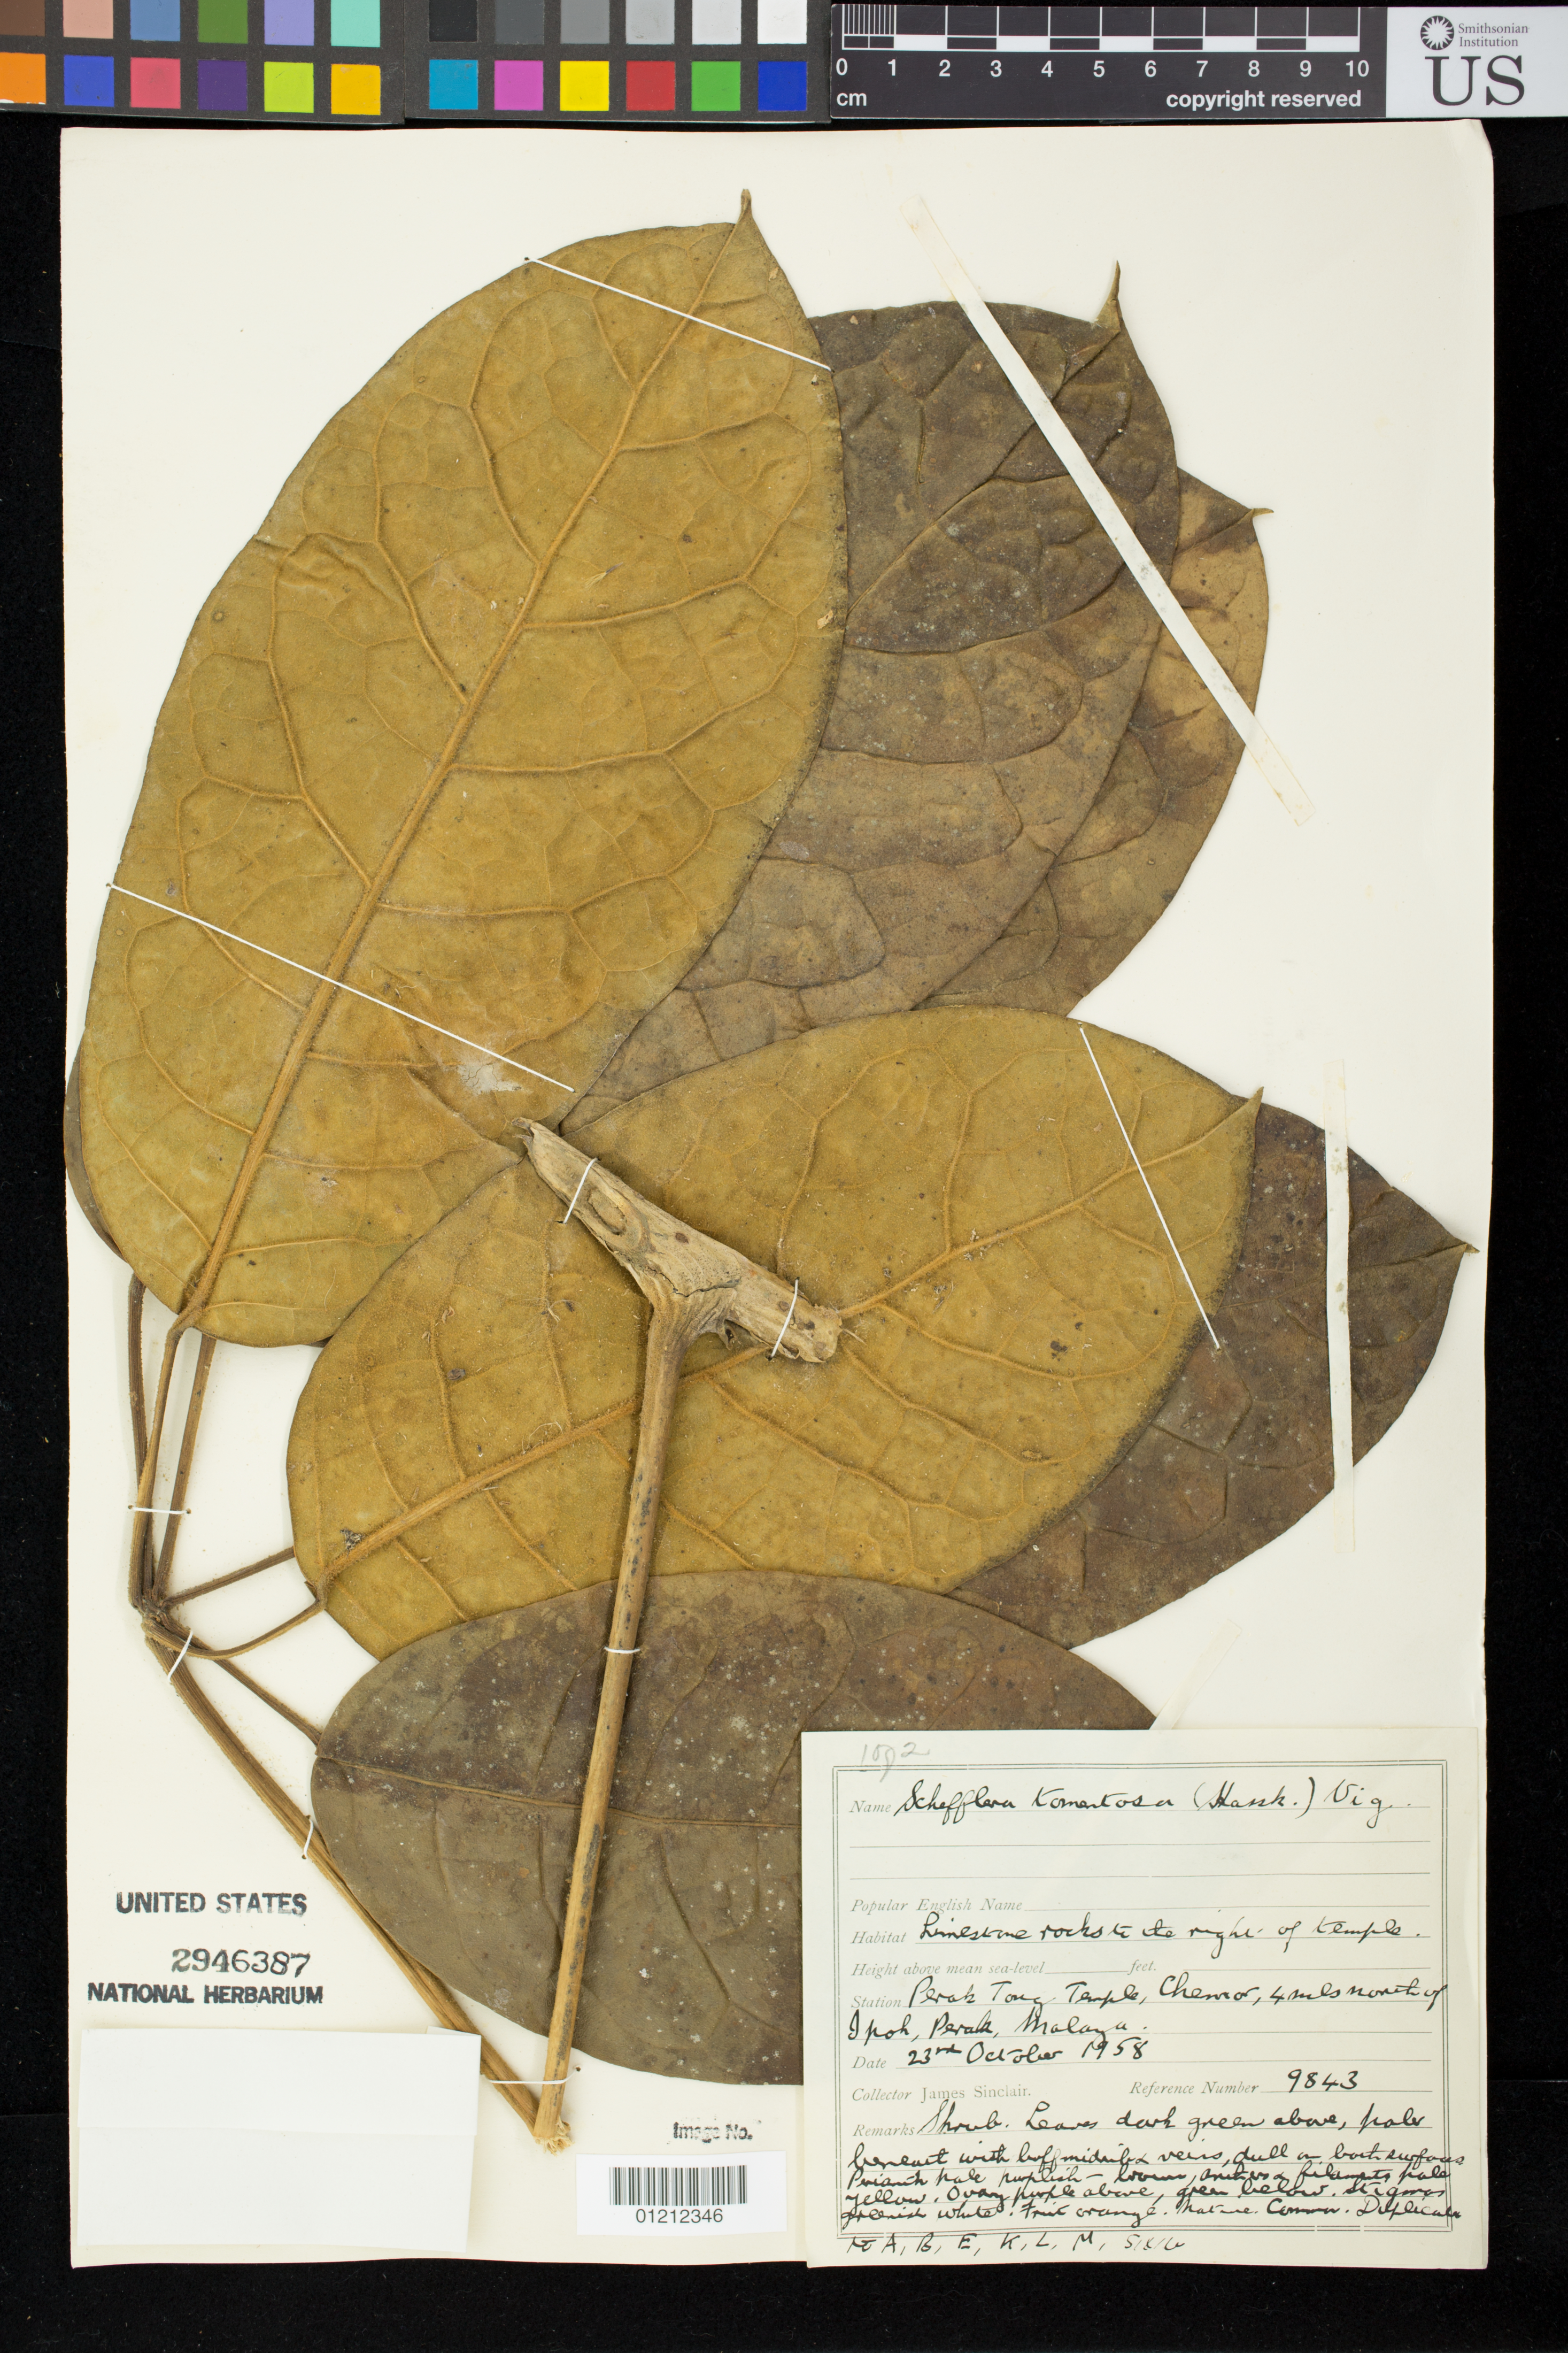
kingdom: Plantae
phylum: Tracheophyta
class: Magnoliopsida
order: Apiales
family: Araliaceae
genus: Schefflera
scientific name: Schefflera tenuis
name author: H.L. Li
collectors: J. Sinclair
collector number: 9843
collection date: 1958-10-23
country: Malaysia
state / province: Perak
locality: Limestone rocks to the right of the Perak Tong Temple, Chemor, 4 mls north of Ipoh.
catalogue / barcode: US 2946387